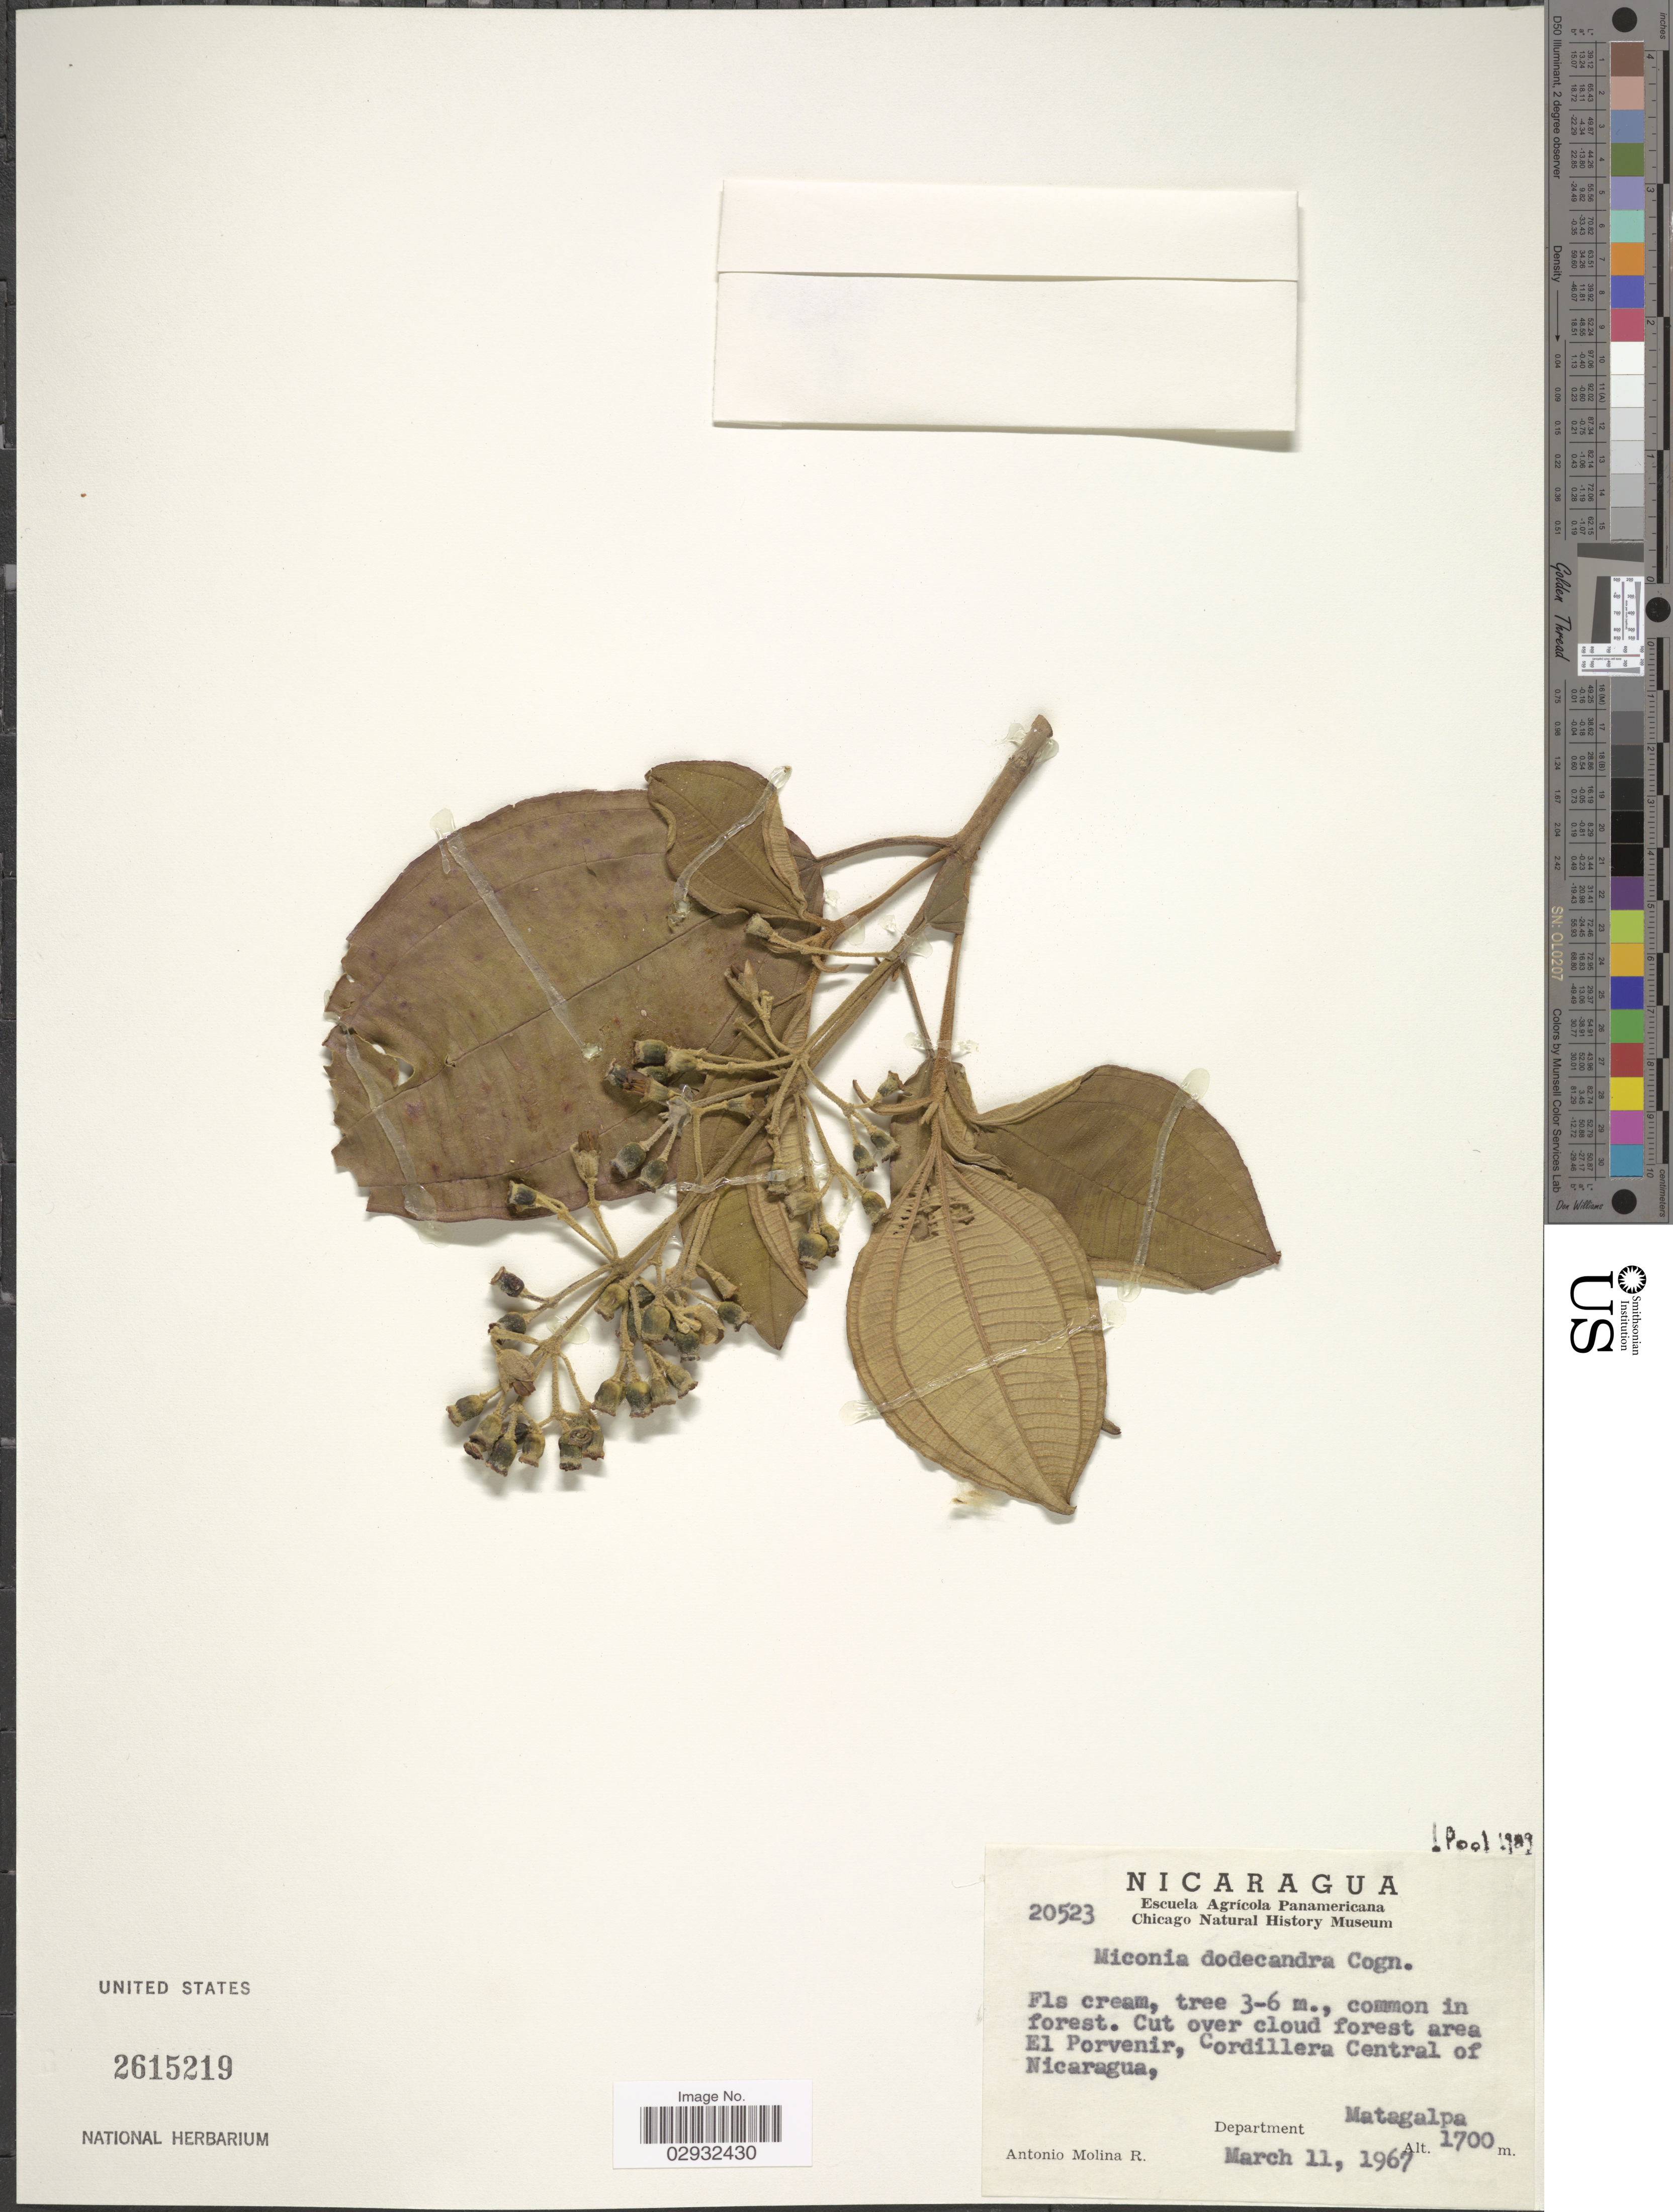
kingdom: Plantae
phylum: Tracheophyta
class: Magnoliopsida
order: Myrtales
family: Melastomataceae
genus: Miconia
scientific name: Miconia dodecandra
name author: Cogn.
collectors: A. Molina R.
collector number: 20523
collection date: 1967-03-11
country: Nicaragua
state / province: Matagalpa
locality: Cut over cloud forest area El Porvenir, Cordillera Central of Nicaragua, Department Matagalpa.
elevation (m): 1700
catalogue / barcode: US 2615219